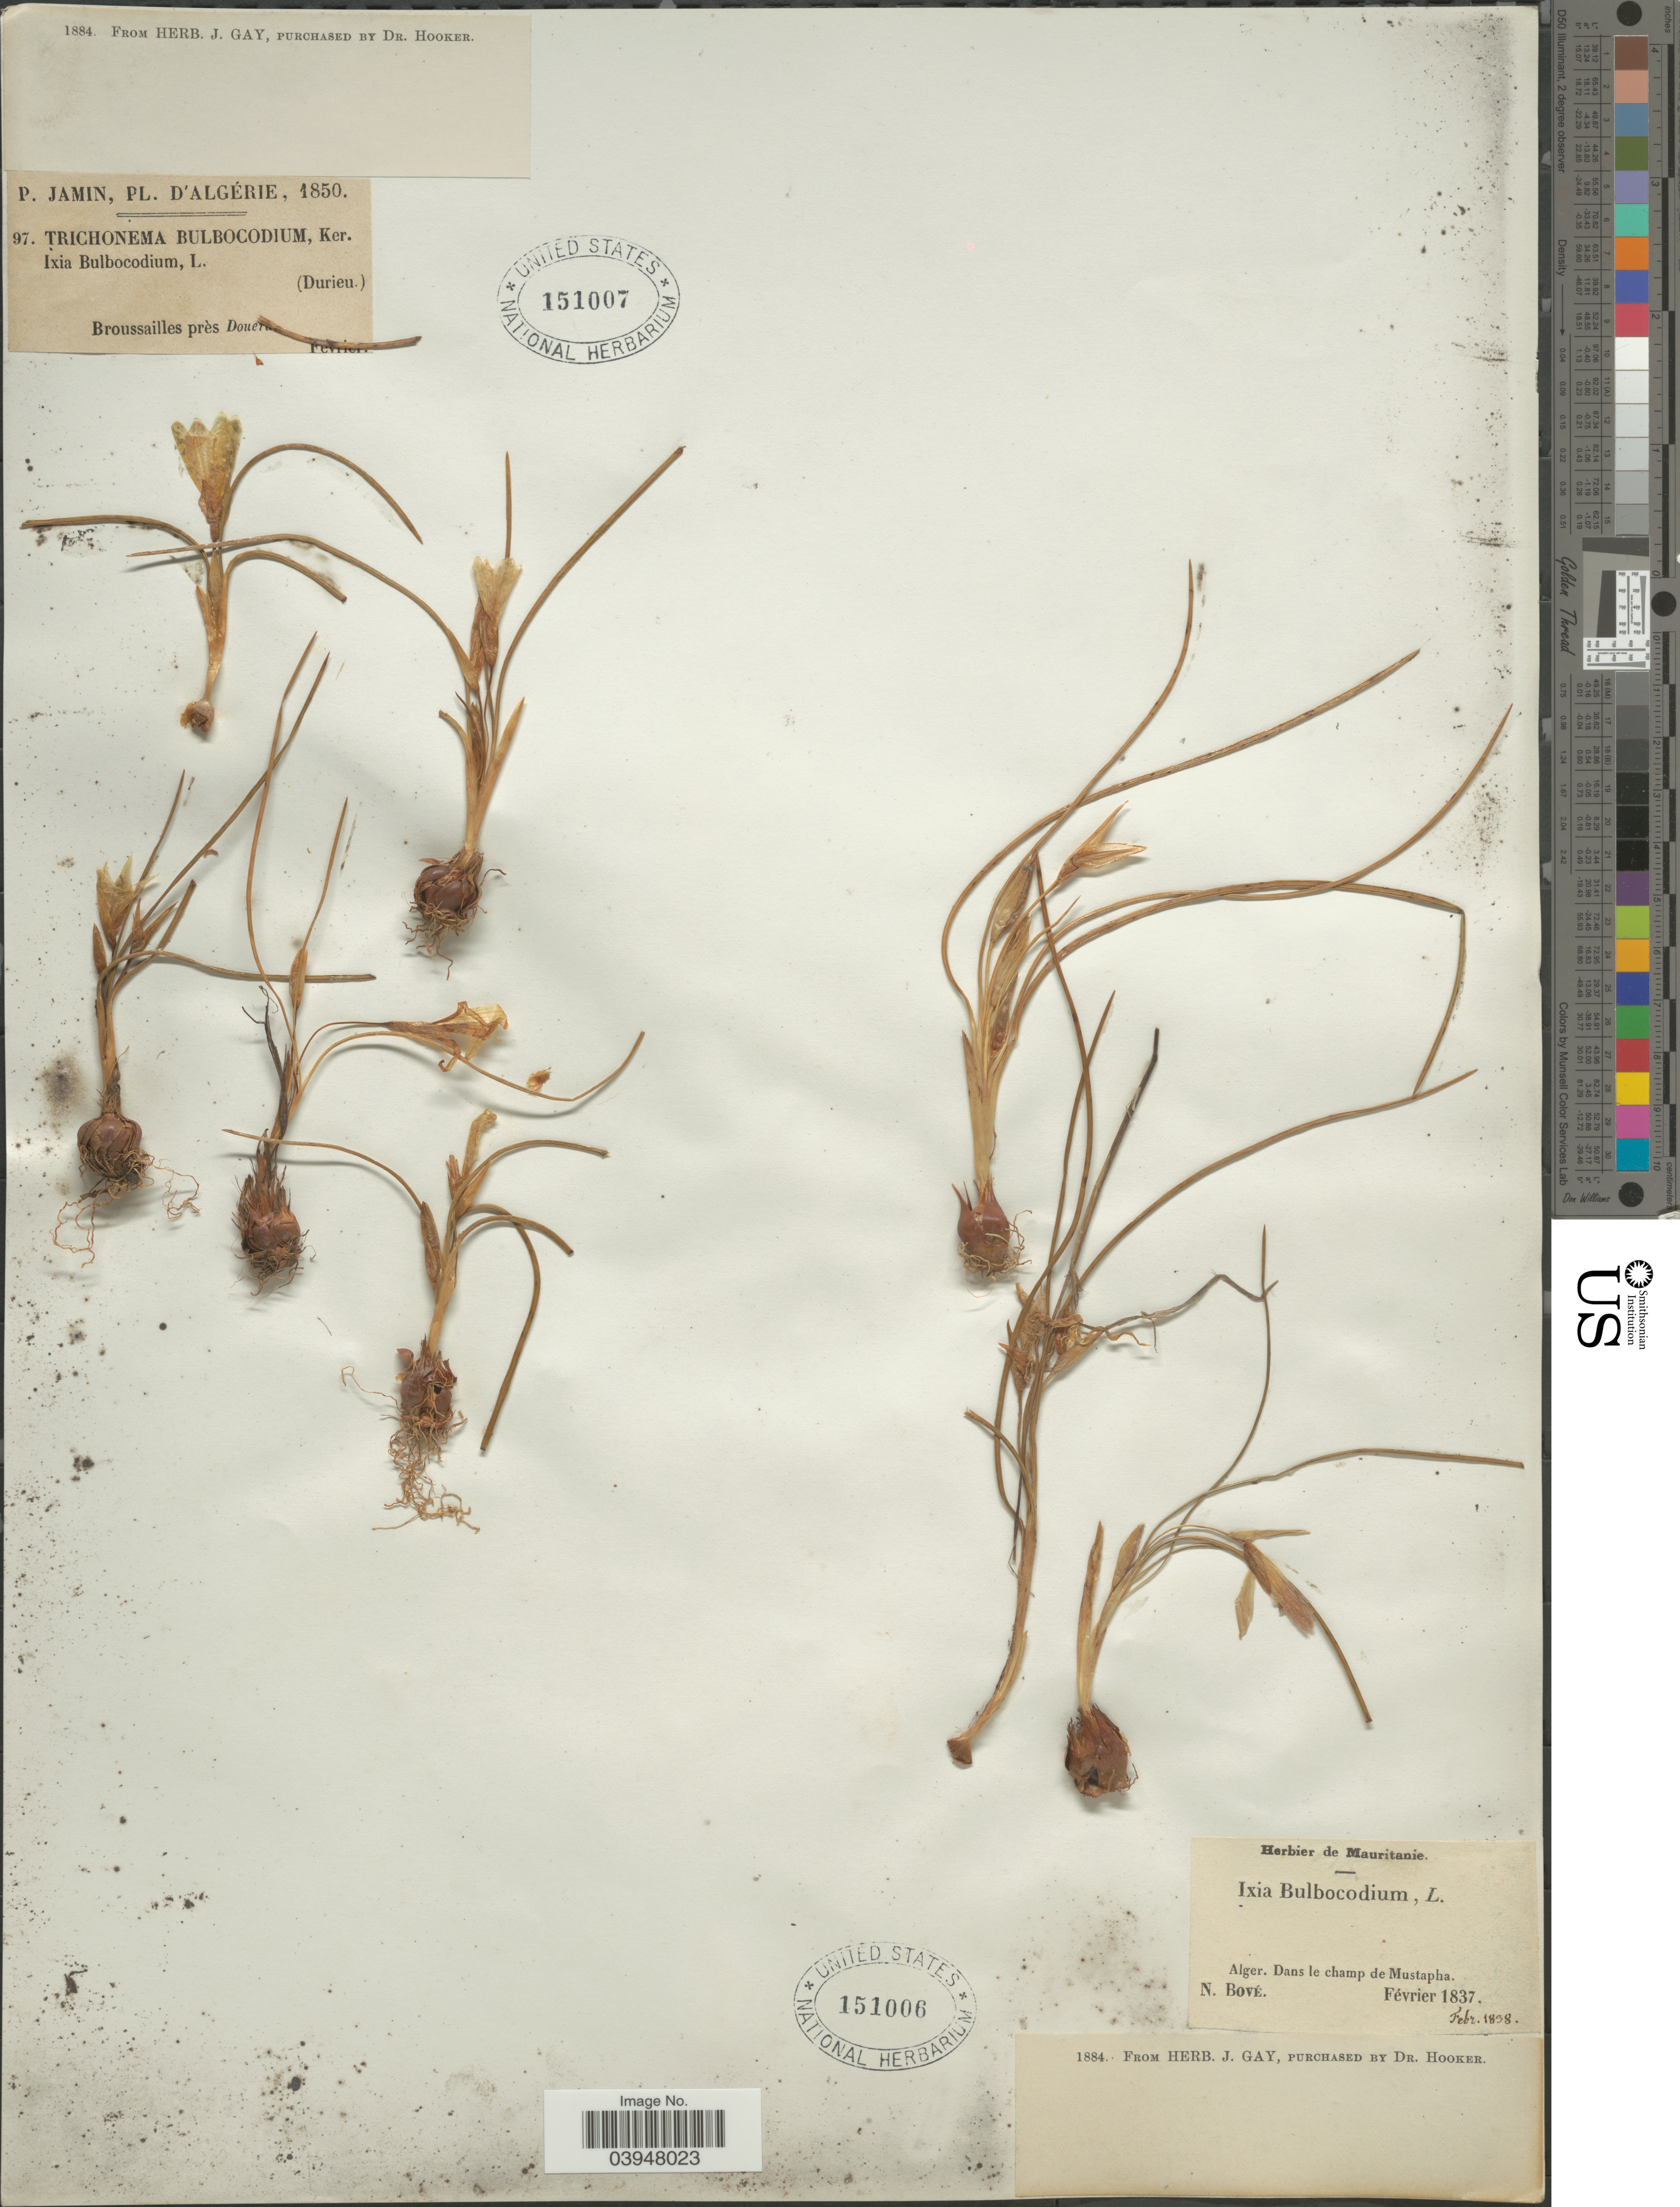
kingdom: Plantae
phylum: Tracheophyta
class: Liliopsida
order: Asparagales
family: Iridaceae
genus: Romulea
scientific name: Romulea bulbocodium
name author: (L.) Sebast. & Mauri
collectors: P. Jamin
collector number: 97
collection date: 1850-02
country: Algeria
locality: Broussailles près Douera.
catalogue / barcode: US 151007-2